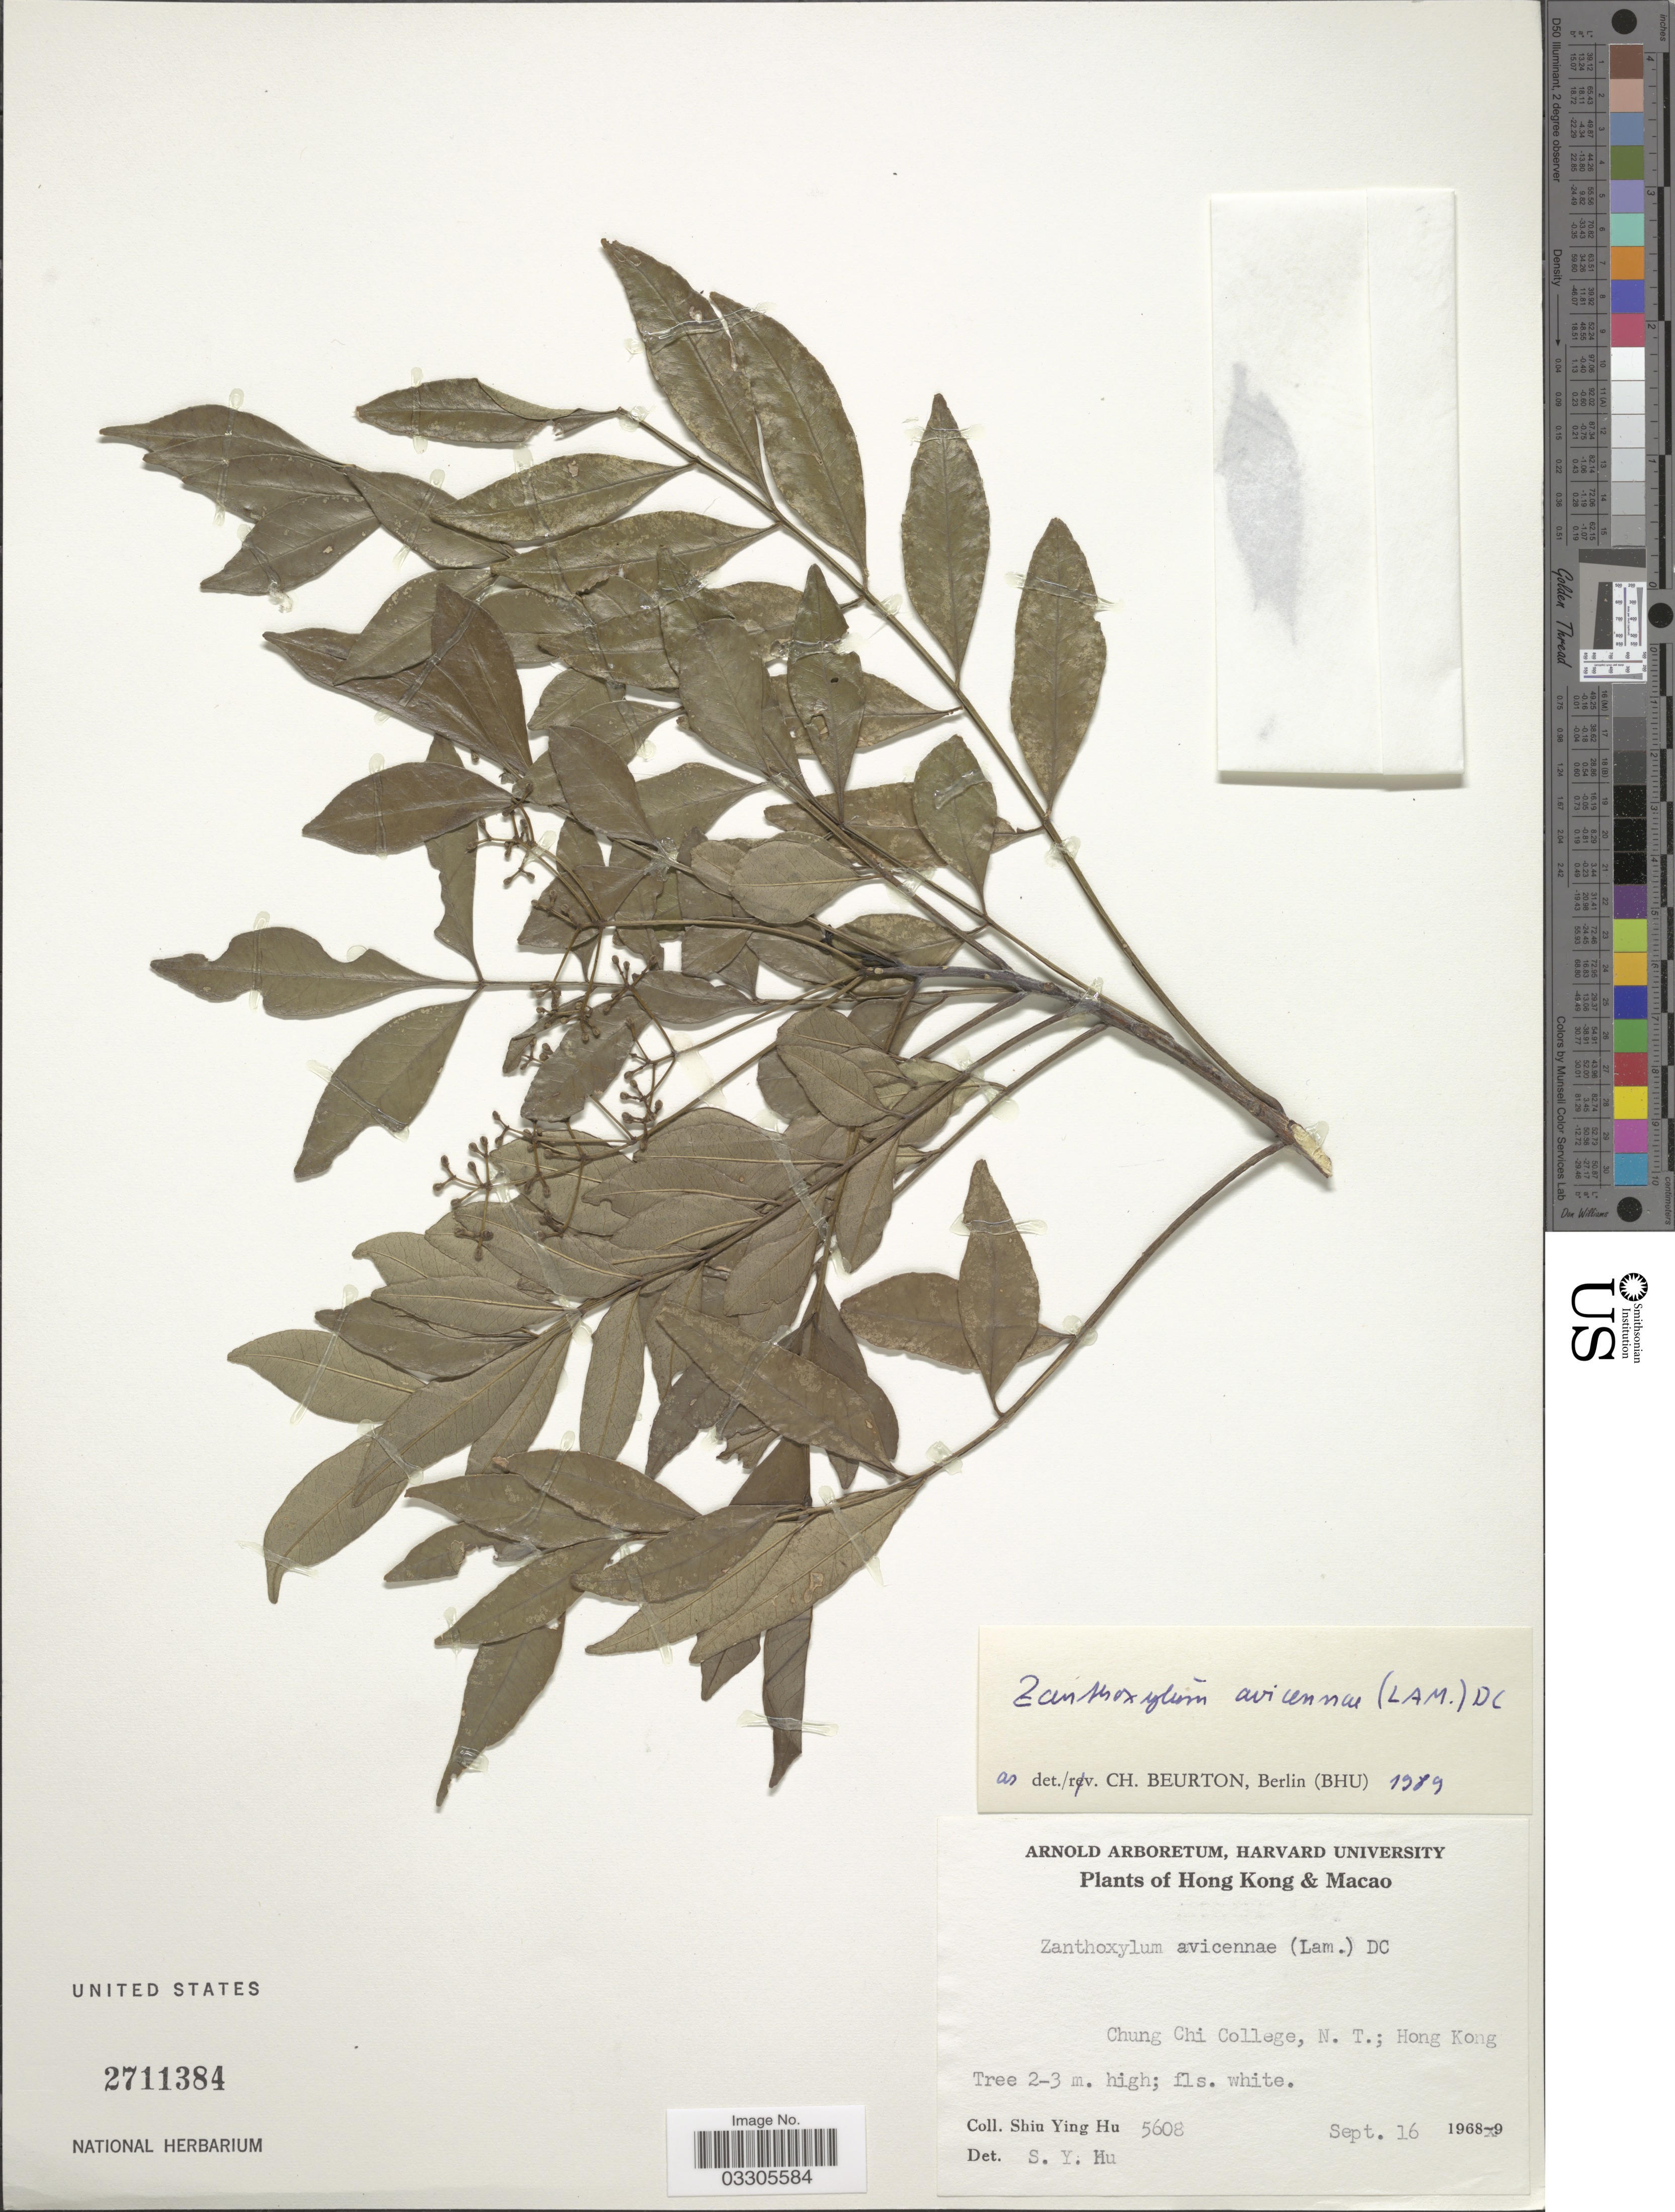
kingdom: Plantae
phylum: Tracheophyta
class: Magnoliopsida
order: Sapindales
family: Rutaceae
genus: Zanthoxylum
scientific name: Zanthoxylum avicennae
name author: (Lam.) DC.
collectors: S. Y. Hu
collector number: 5608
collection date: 1968-09-16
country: China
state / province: Hong Kong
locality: Chung Chi College, N.T.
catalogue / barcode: US 2711384